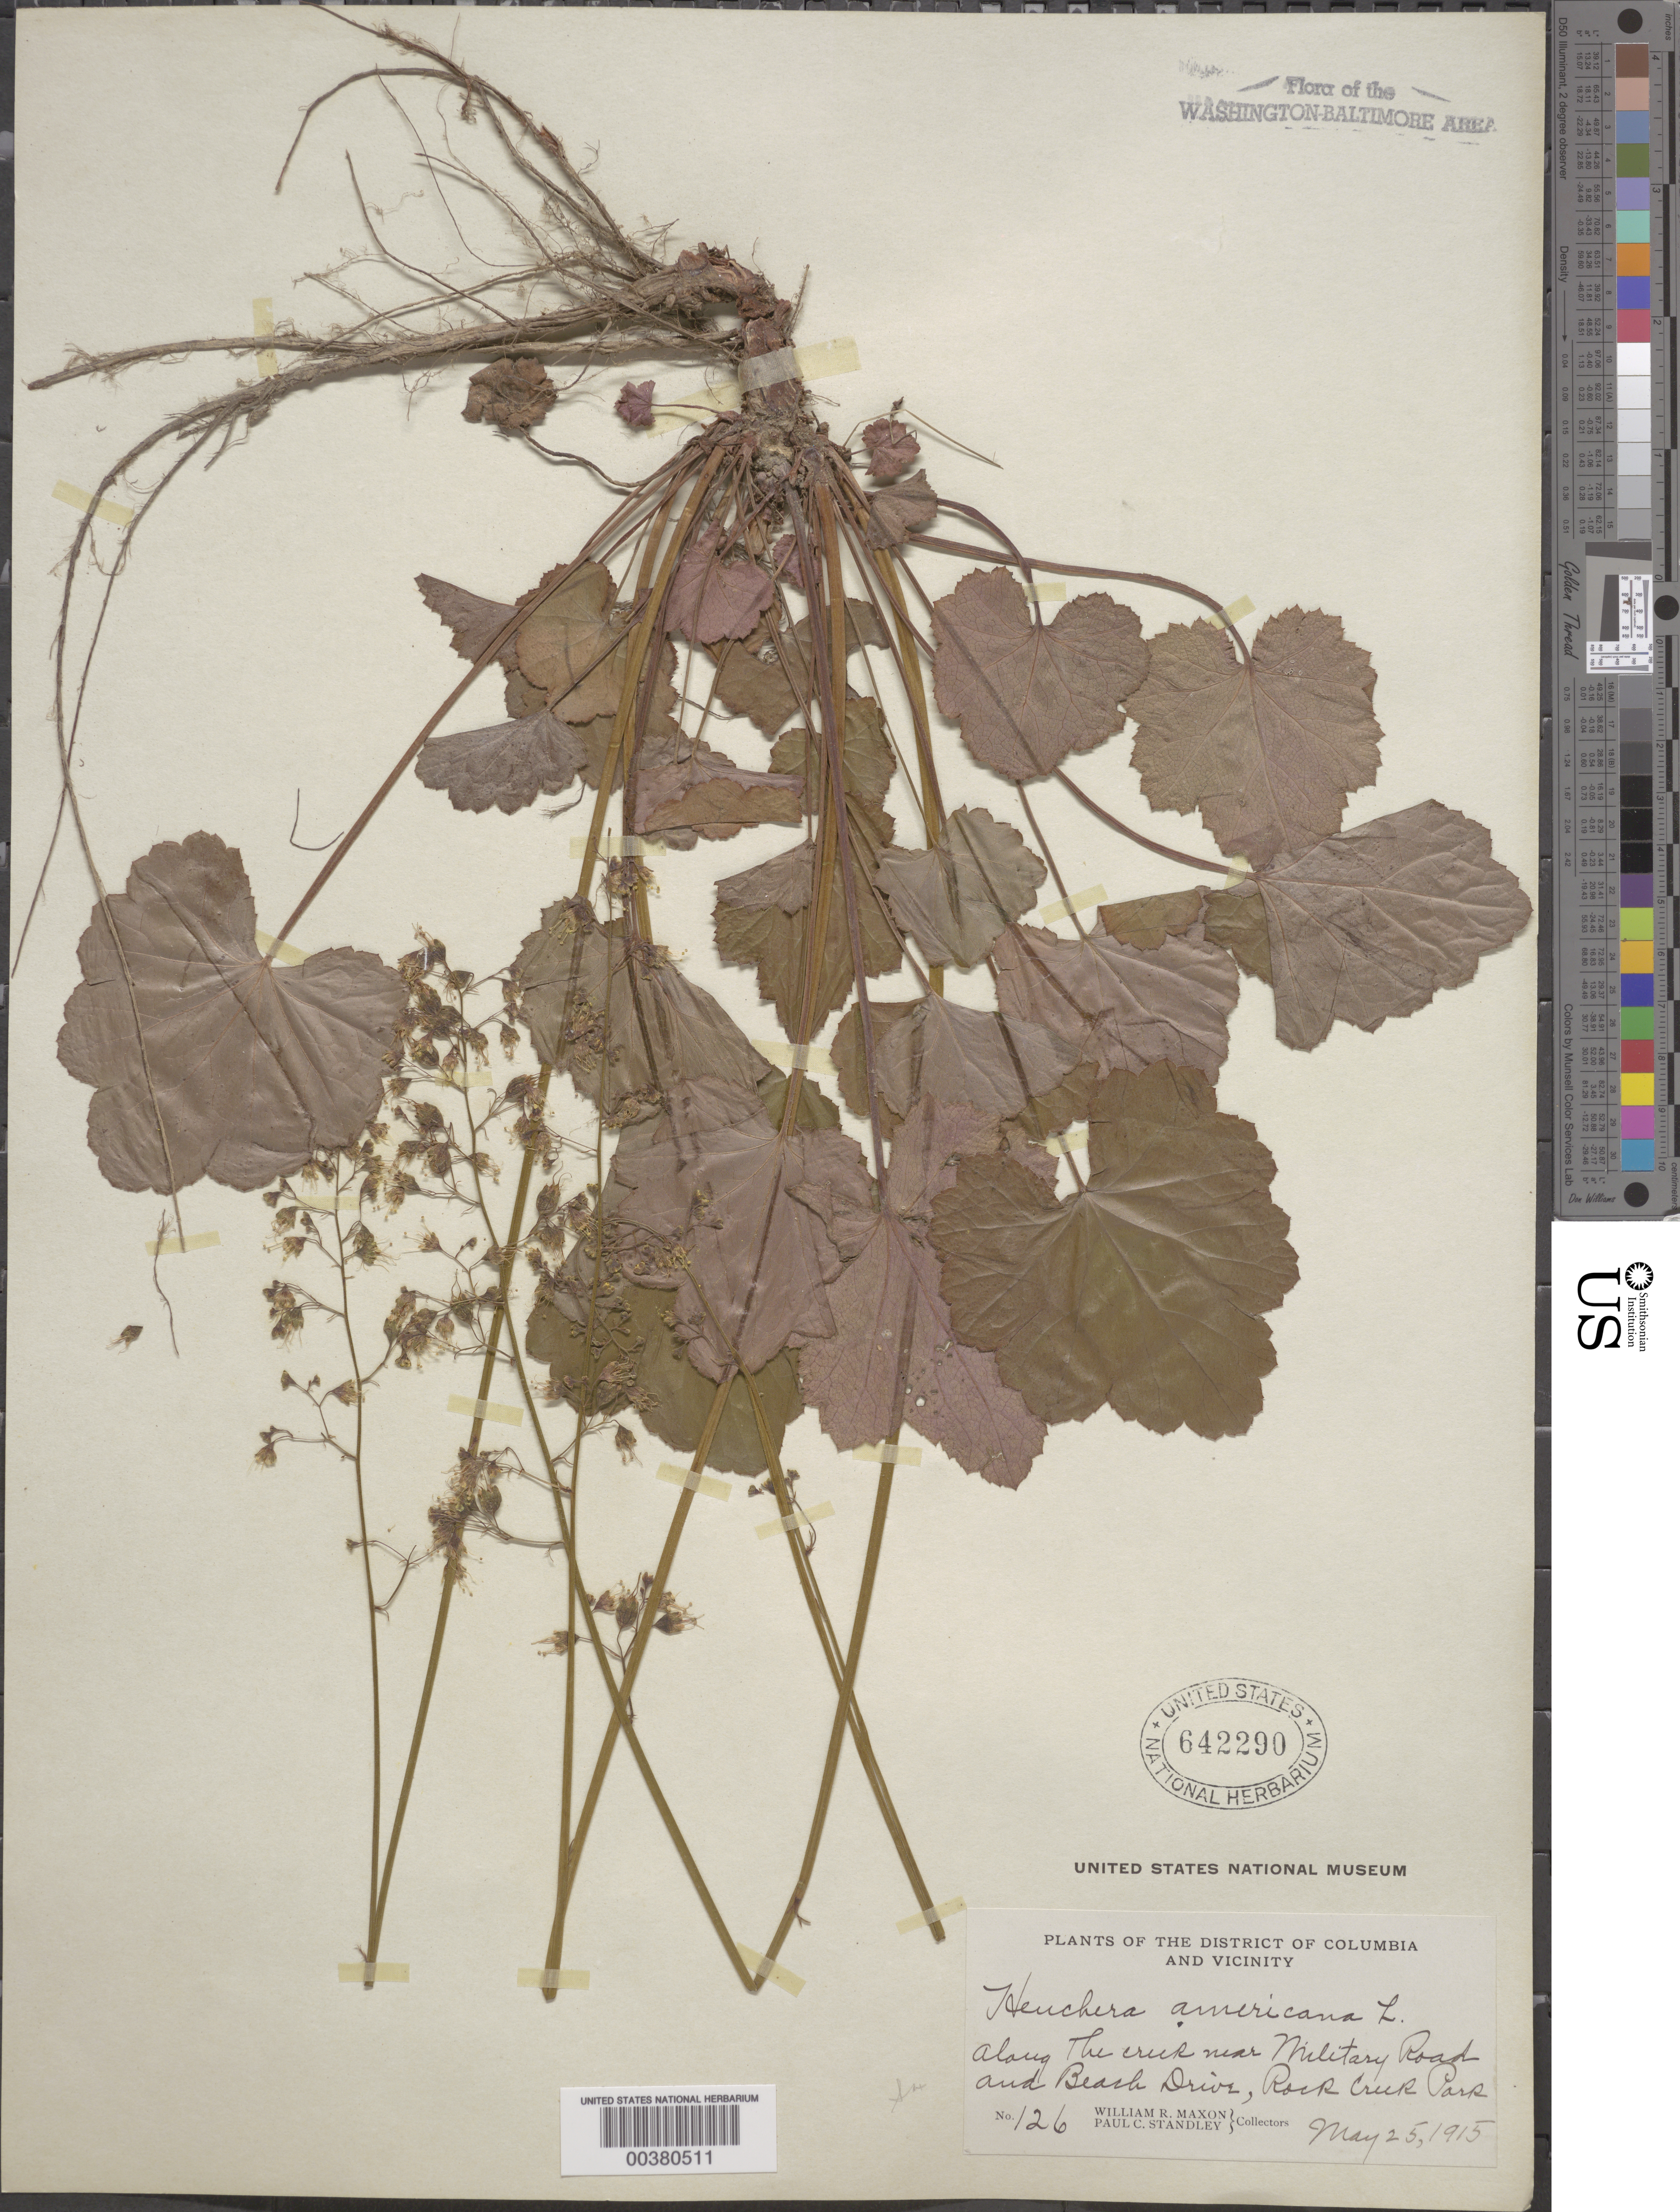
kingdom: Plantae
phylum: Tracheophyta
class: Magnoliopsida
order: Saxifragales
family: Saxifragaceae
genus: Heuchera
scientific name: Heuchera americana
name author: L.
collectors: W. R. Maxon & P. C. Standley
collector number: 126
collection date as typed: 25 May 1915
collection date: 1915-05-25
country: United States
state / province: District of Columbia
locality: Military Rd. and Beach Dr., Rock Creek Park Rock Creek Park and Vicinity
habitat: Along the creek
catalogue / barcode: US 642290